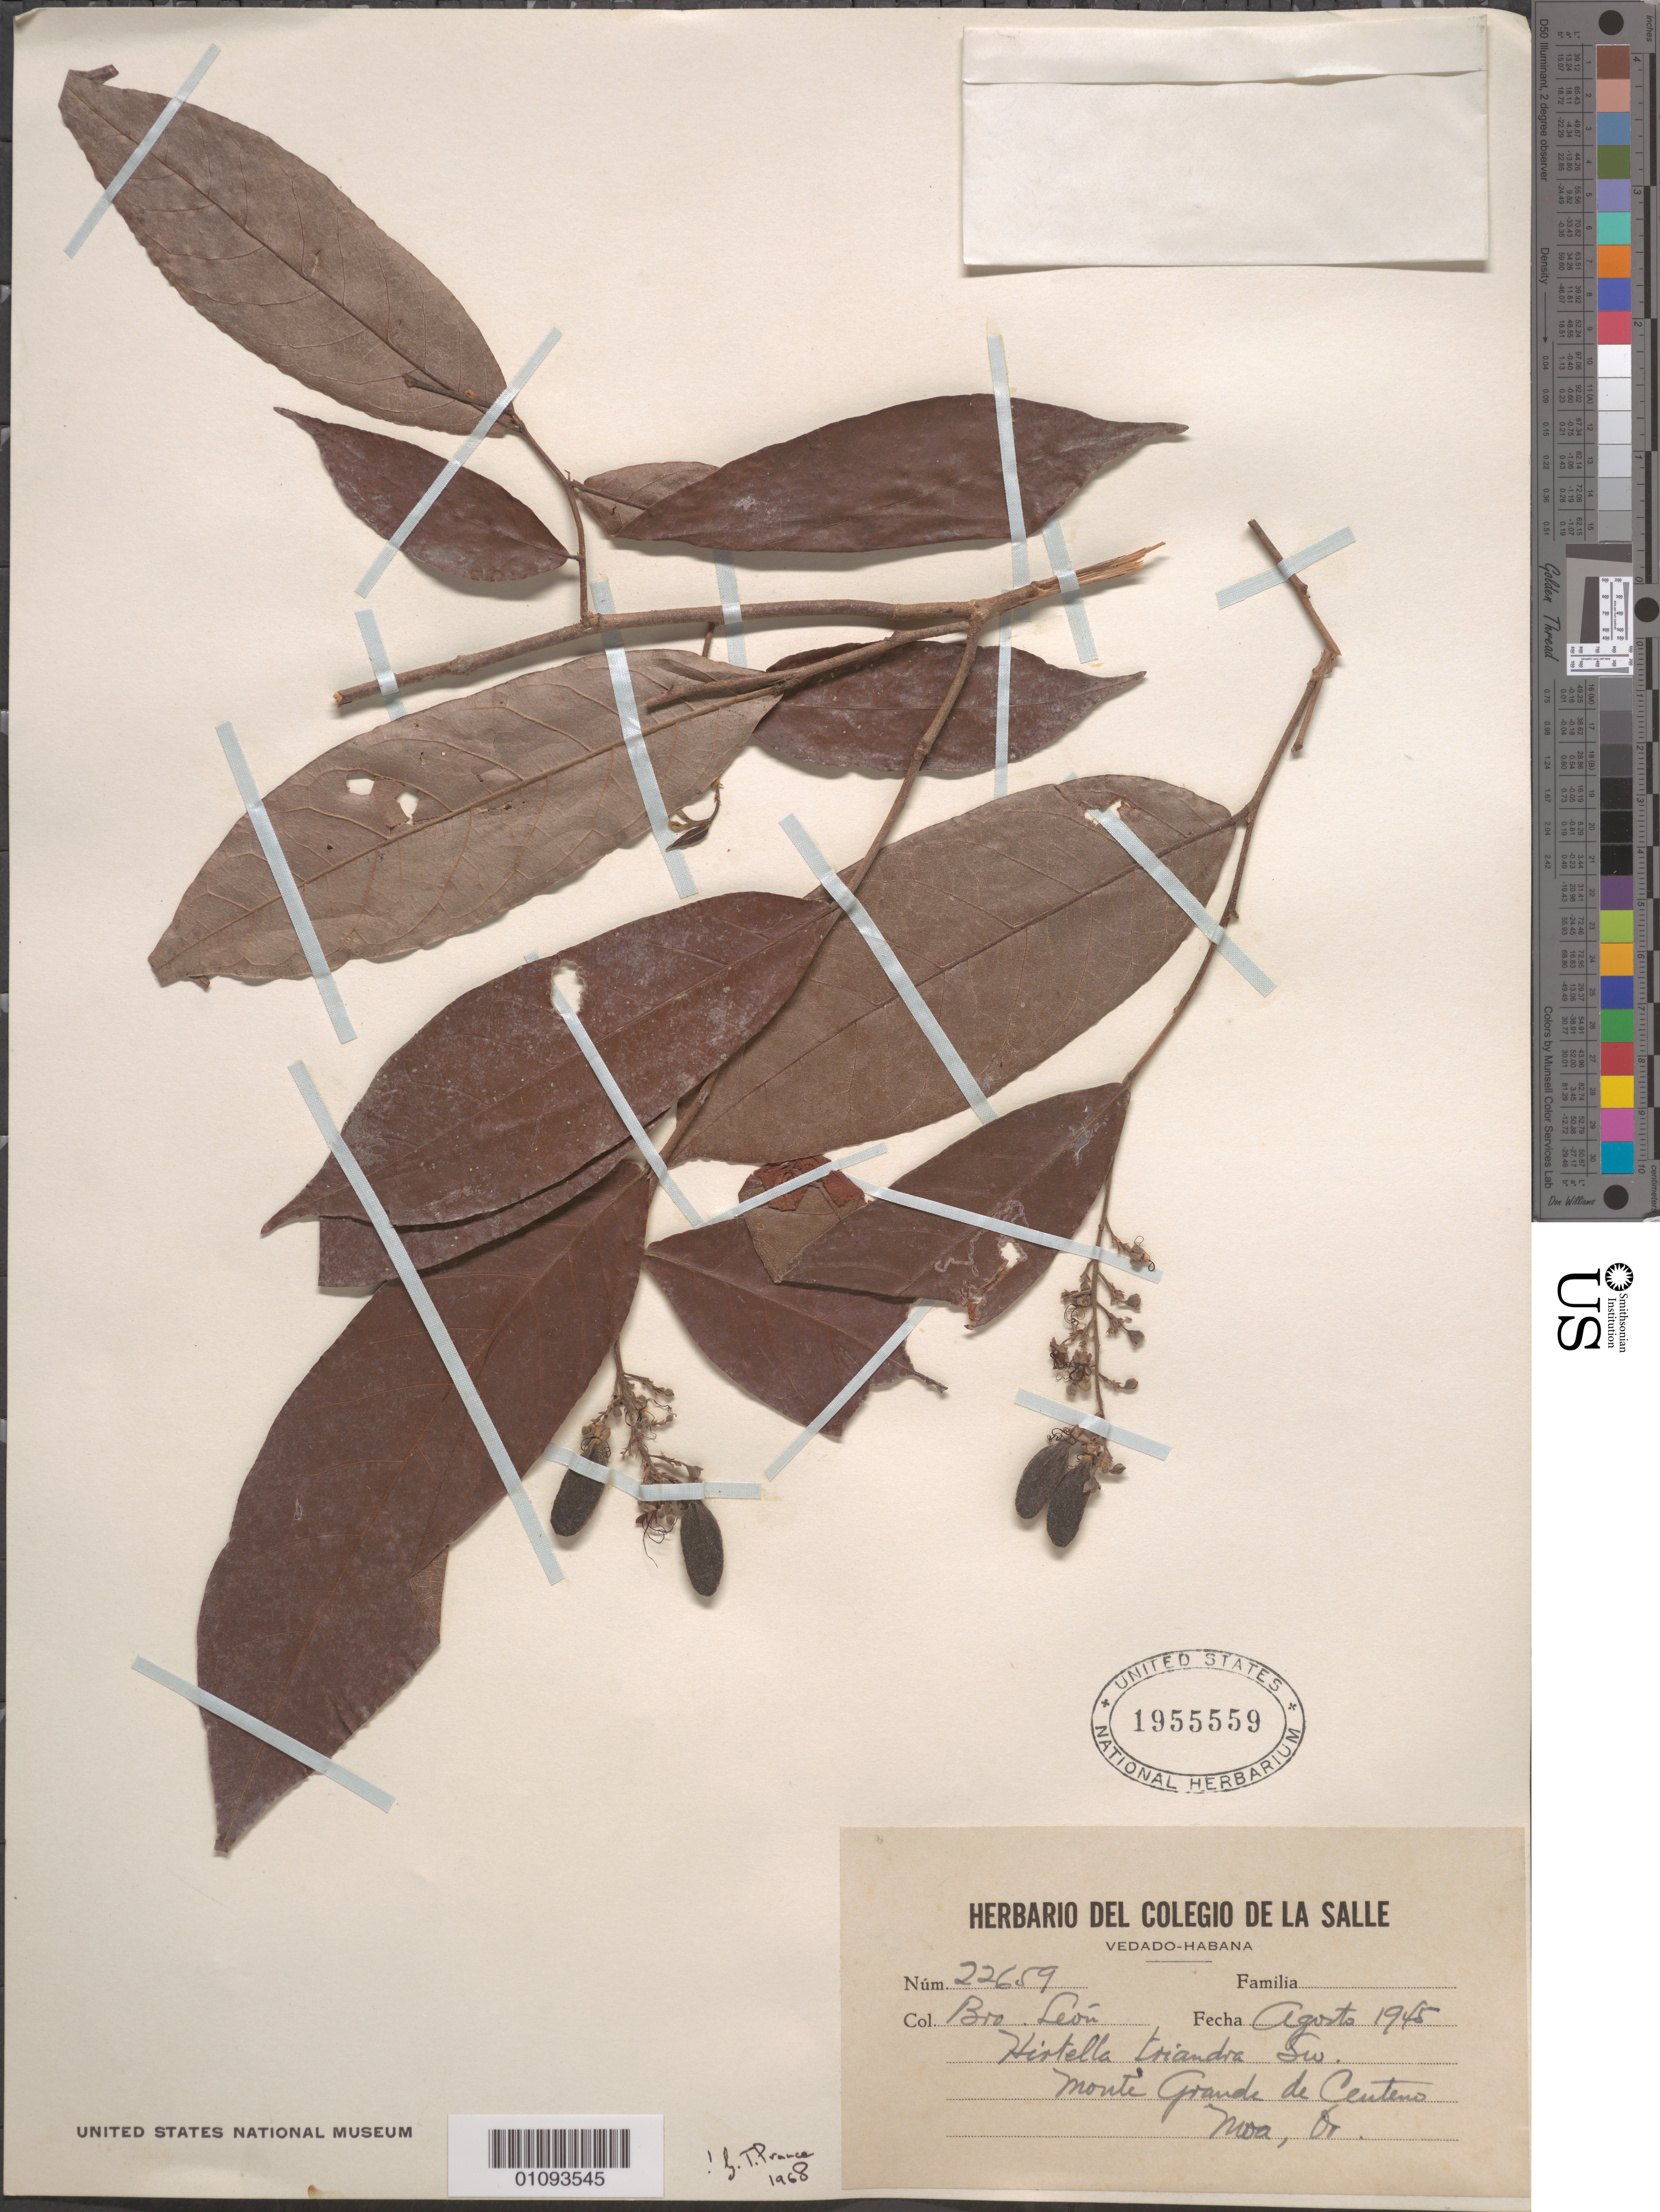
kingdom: Plantae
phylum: Tracheophyta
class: Magnoliopsida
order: Malpighiales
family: Chrysobalanaceae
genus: Hirtella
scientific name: Hirtella triandra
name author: Sw.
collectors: Bro. León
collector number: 22659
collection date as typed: Aug 1945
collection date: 1945-08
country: Cuba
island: Cuba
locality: Monte Grande de Centeno, Moa, Or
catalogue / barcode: US 1955559